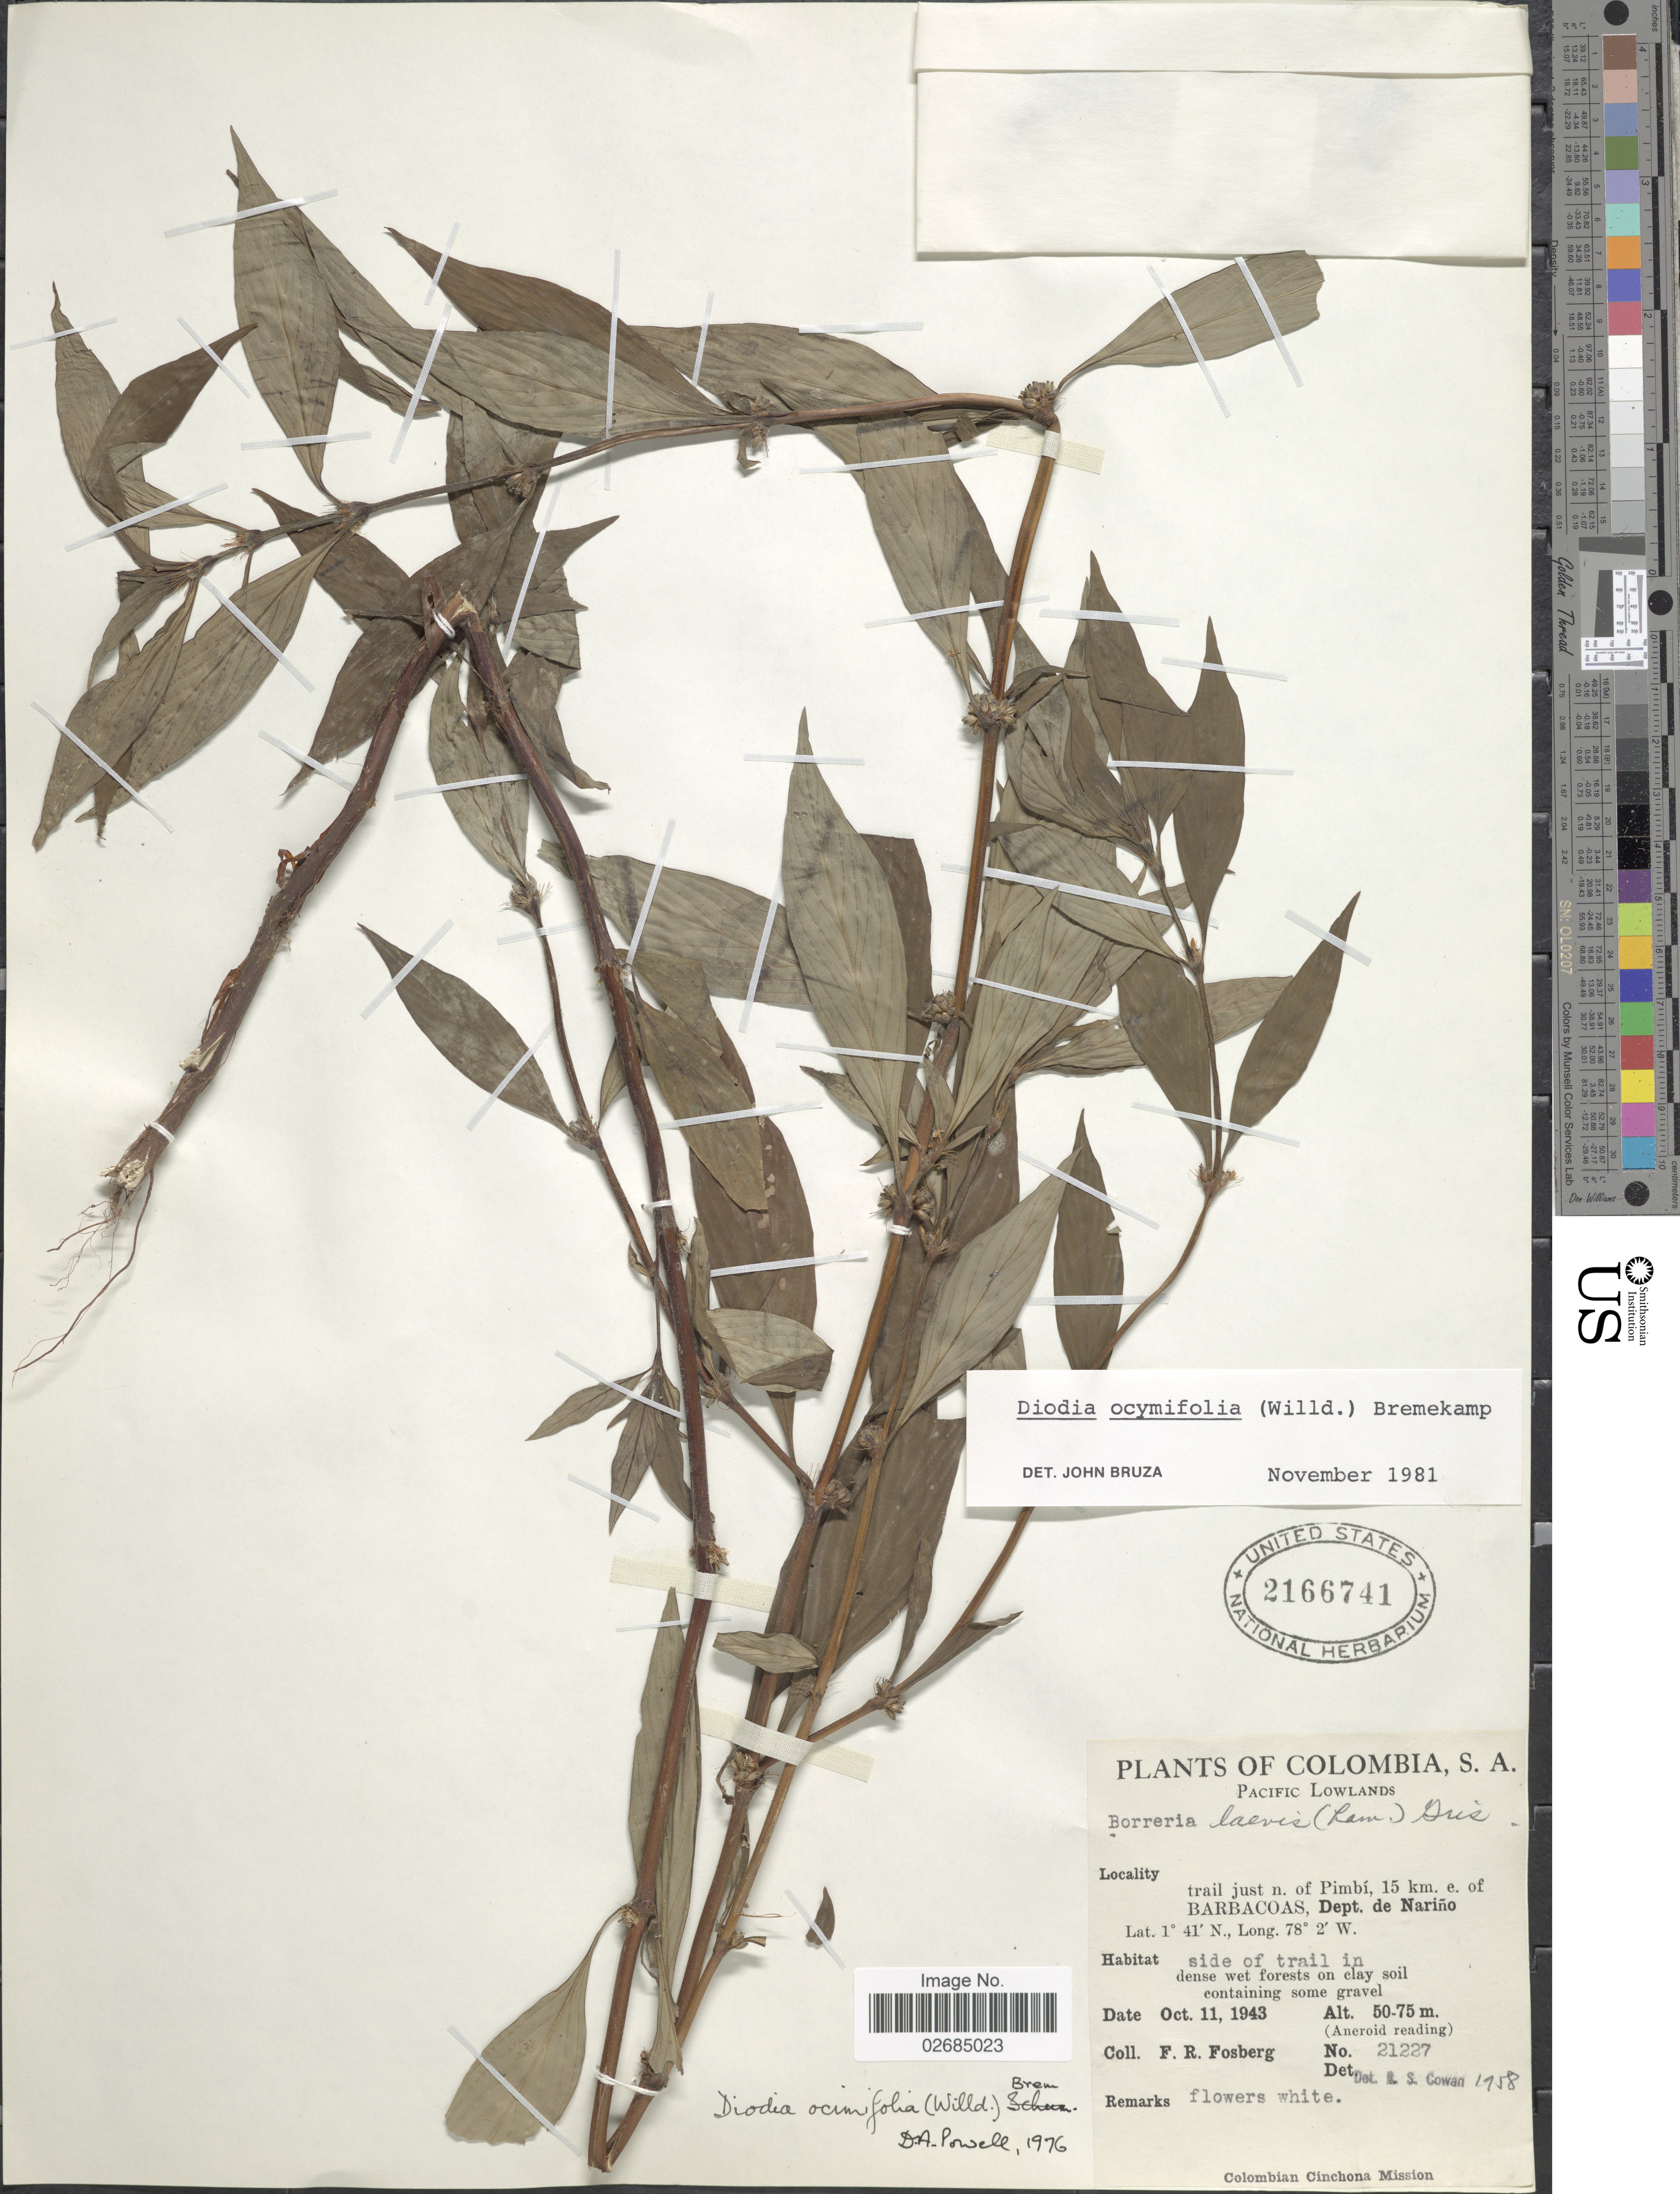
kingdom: Plantae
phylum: Tracheophyta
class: Magnoliopsida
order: Gentianales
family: Rubiaceae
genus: Diodia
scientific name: Diodia ocimifolia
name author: (Willd. ex Roem. & Schult.) Bremek.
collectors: F. R. Fosberg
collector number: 21227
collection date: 1943-10-11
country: Colombia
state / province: Nariño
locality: Pacific Lowlands. Trail just n. of Pimbí, 15 km. e. of Barbacoas, Dept. de Narino.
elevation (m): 50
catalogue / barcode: US 2166741